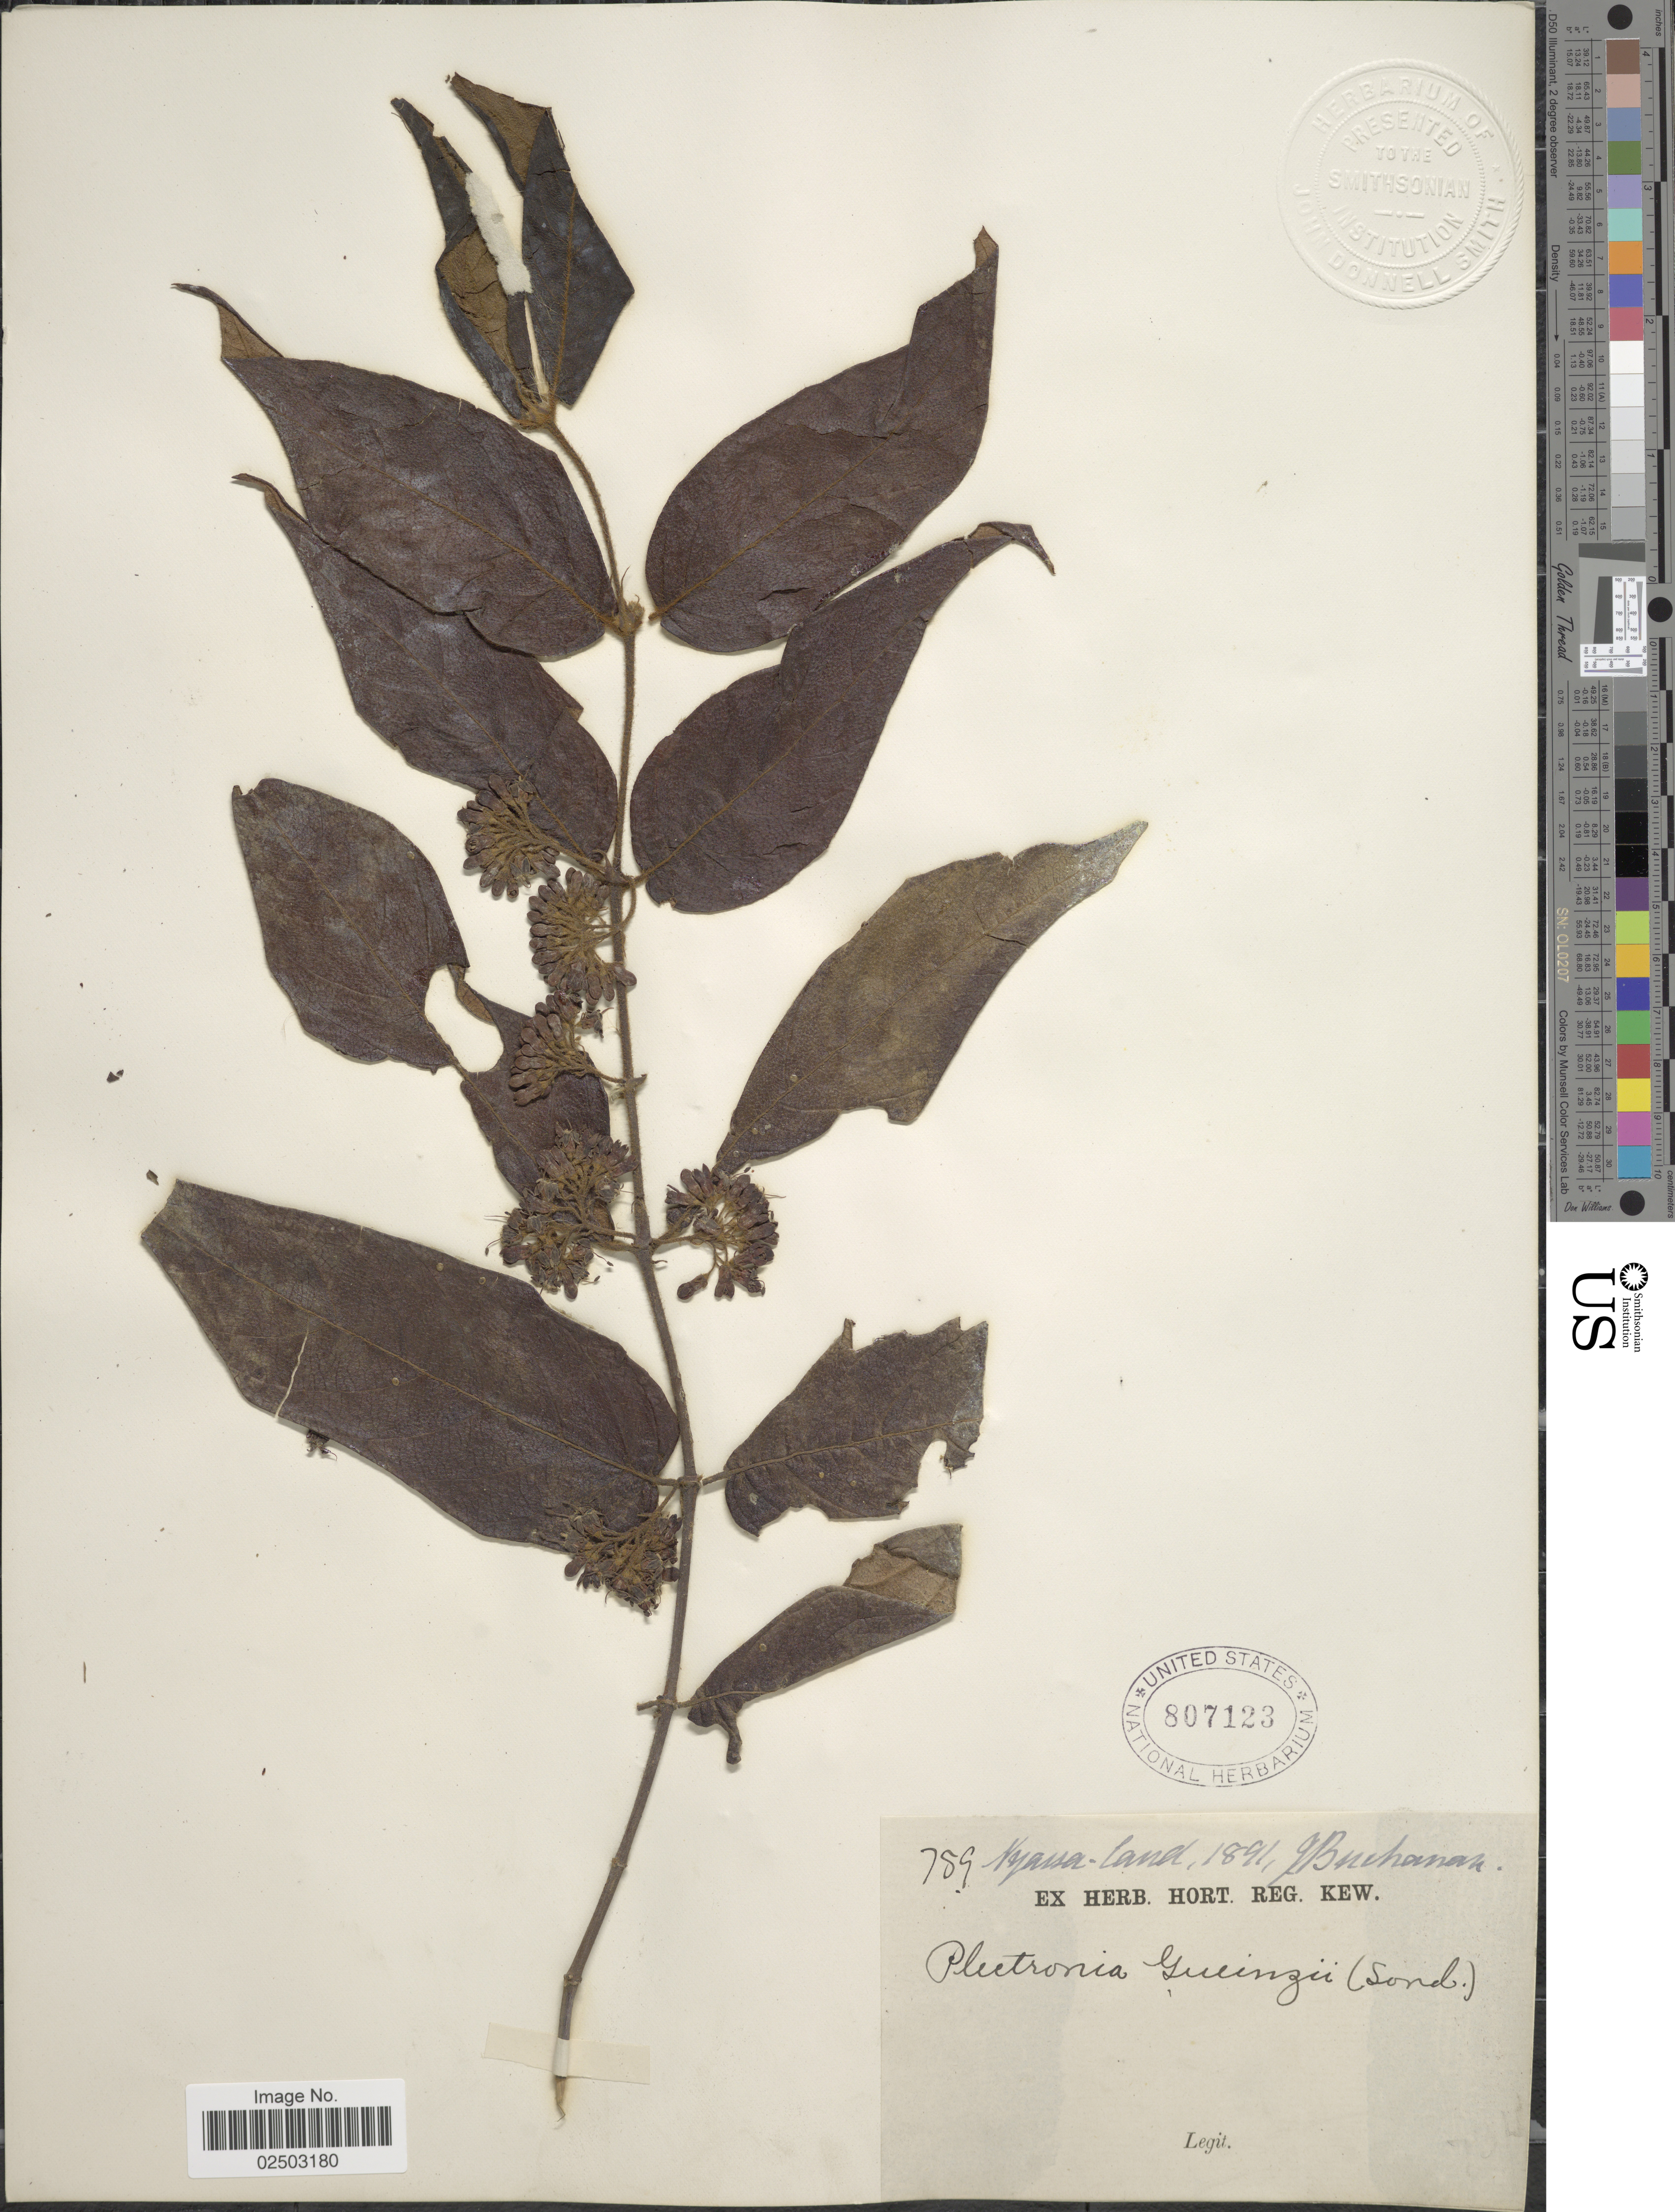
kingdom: Plantae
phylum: Tracheophyta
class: Magnoliopsida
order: Gentianales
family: Rubiaceae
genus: Canthium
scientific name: Canthium gueinzii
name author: Sond.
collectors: J. Buchanan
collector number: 759*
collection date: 1891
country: Malawi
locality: Nyassa-land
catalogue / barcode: US 807123